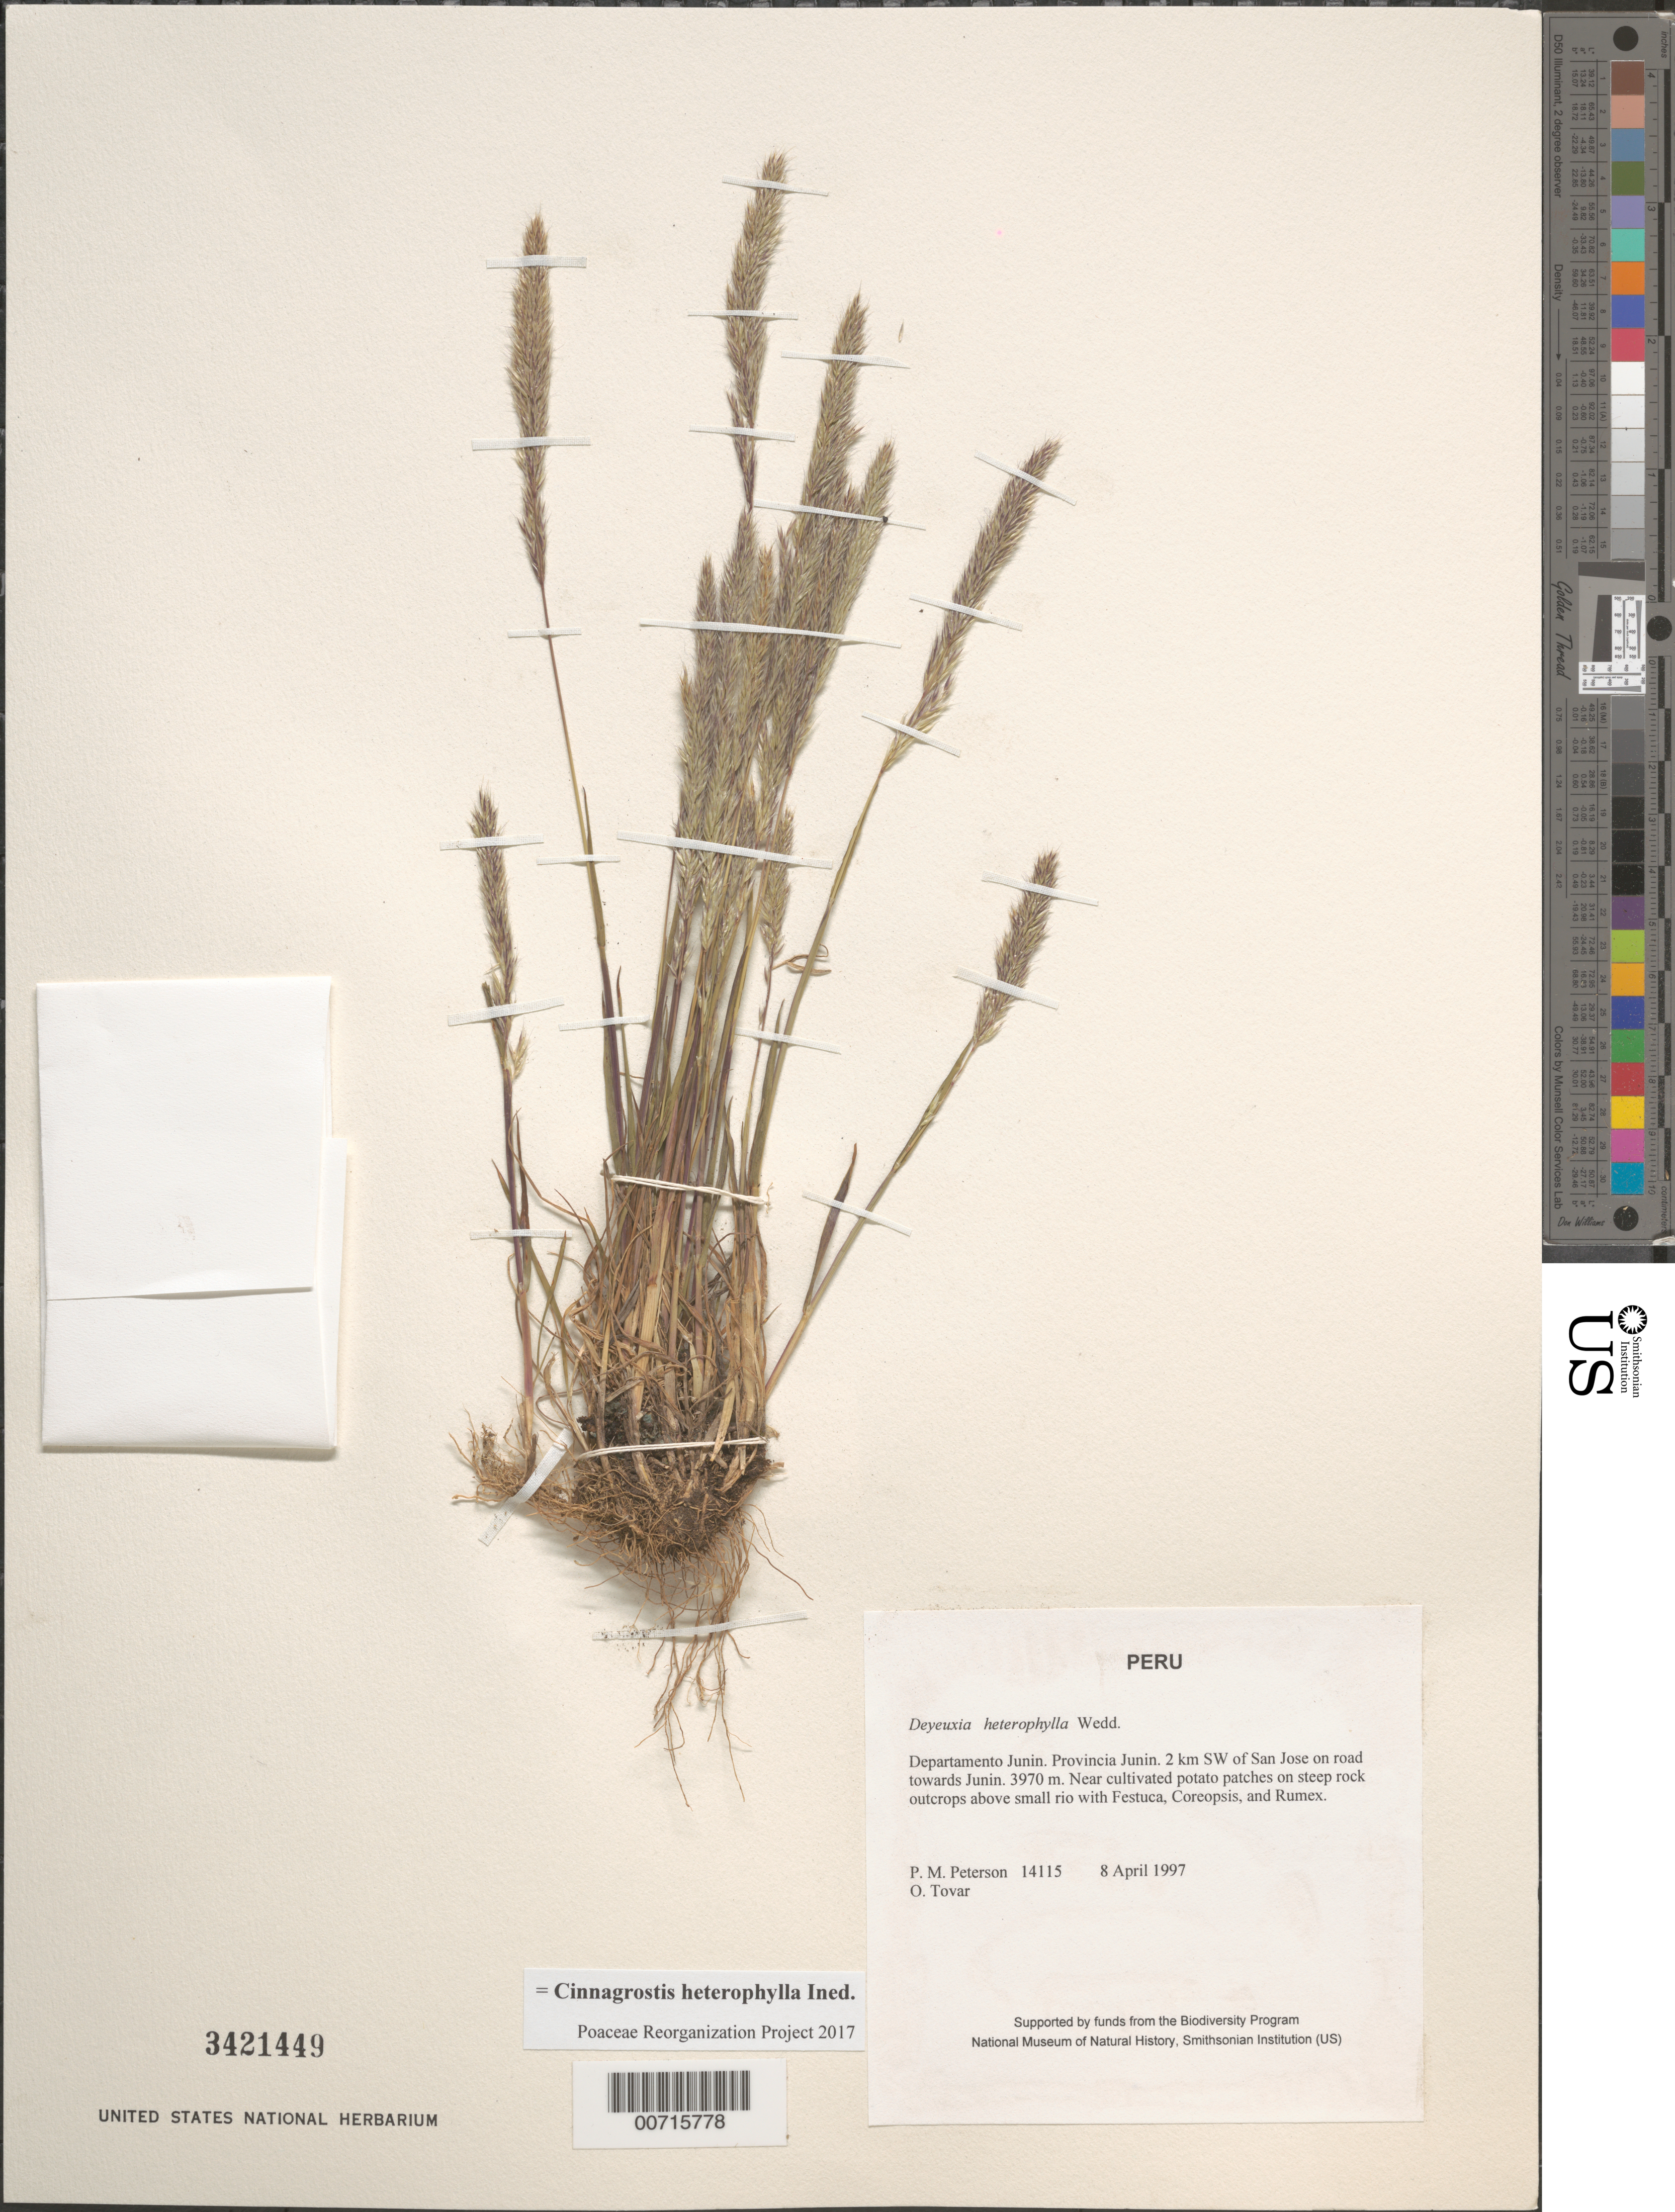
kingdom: Plantae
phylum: Tracheophyta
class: Liliopsida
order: Poales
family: Poaceae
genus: Cinnagrostis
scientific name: Cinnagrostis heterophylla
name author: (Wedd.) P.M. Peterson et al.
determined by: Poaceae Reorganization Project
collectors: P. M. Peterson & Ó. Tovar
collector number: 14115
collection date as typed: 08 Apr 1997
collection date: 1997-04-08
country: Peru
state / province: Junín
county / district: Junín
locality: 2 km SW of San Jose on road towards Junin.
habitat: Near cultivated potato patches on steep rock outcrops above small rio with Festuca, Coreopsis, and Rumex.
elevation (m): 3970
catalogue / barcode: US 3421449